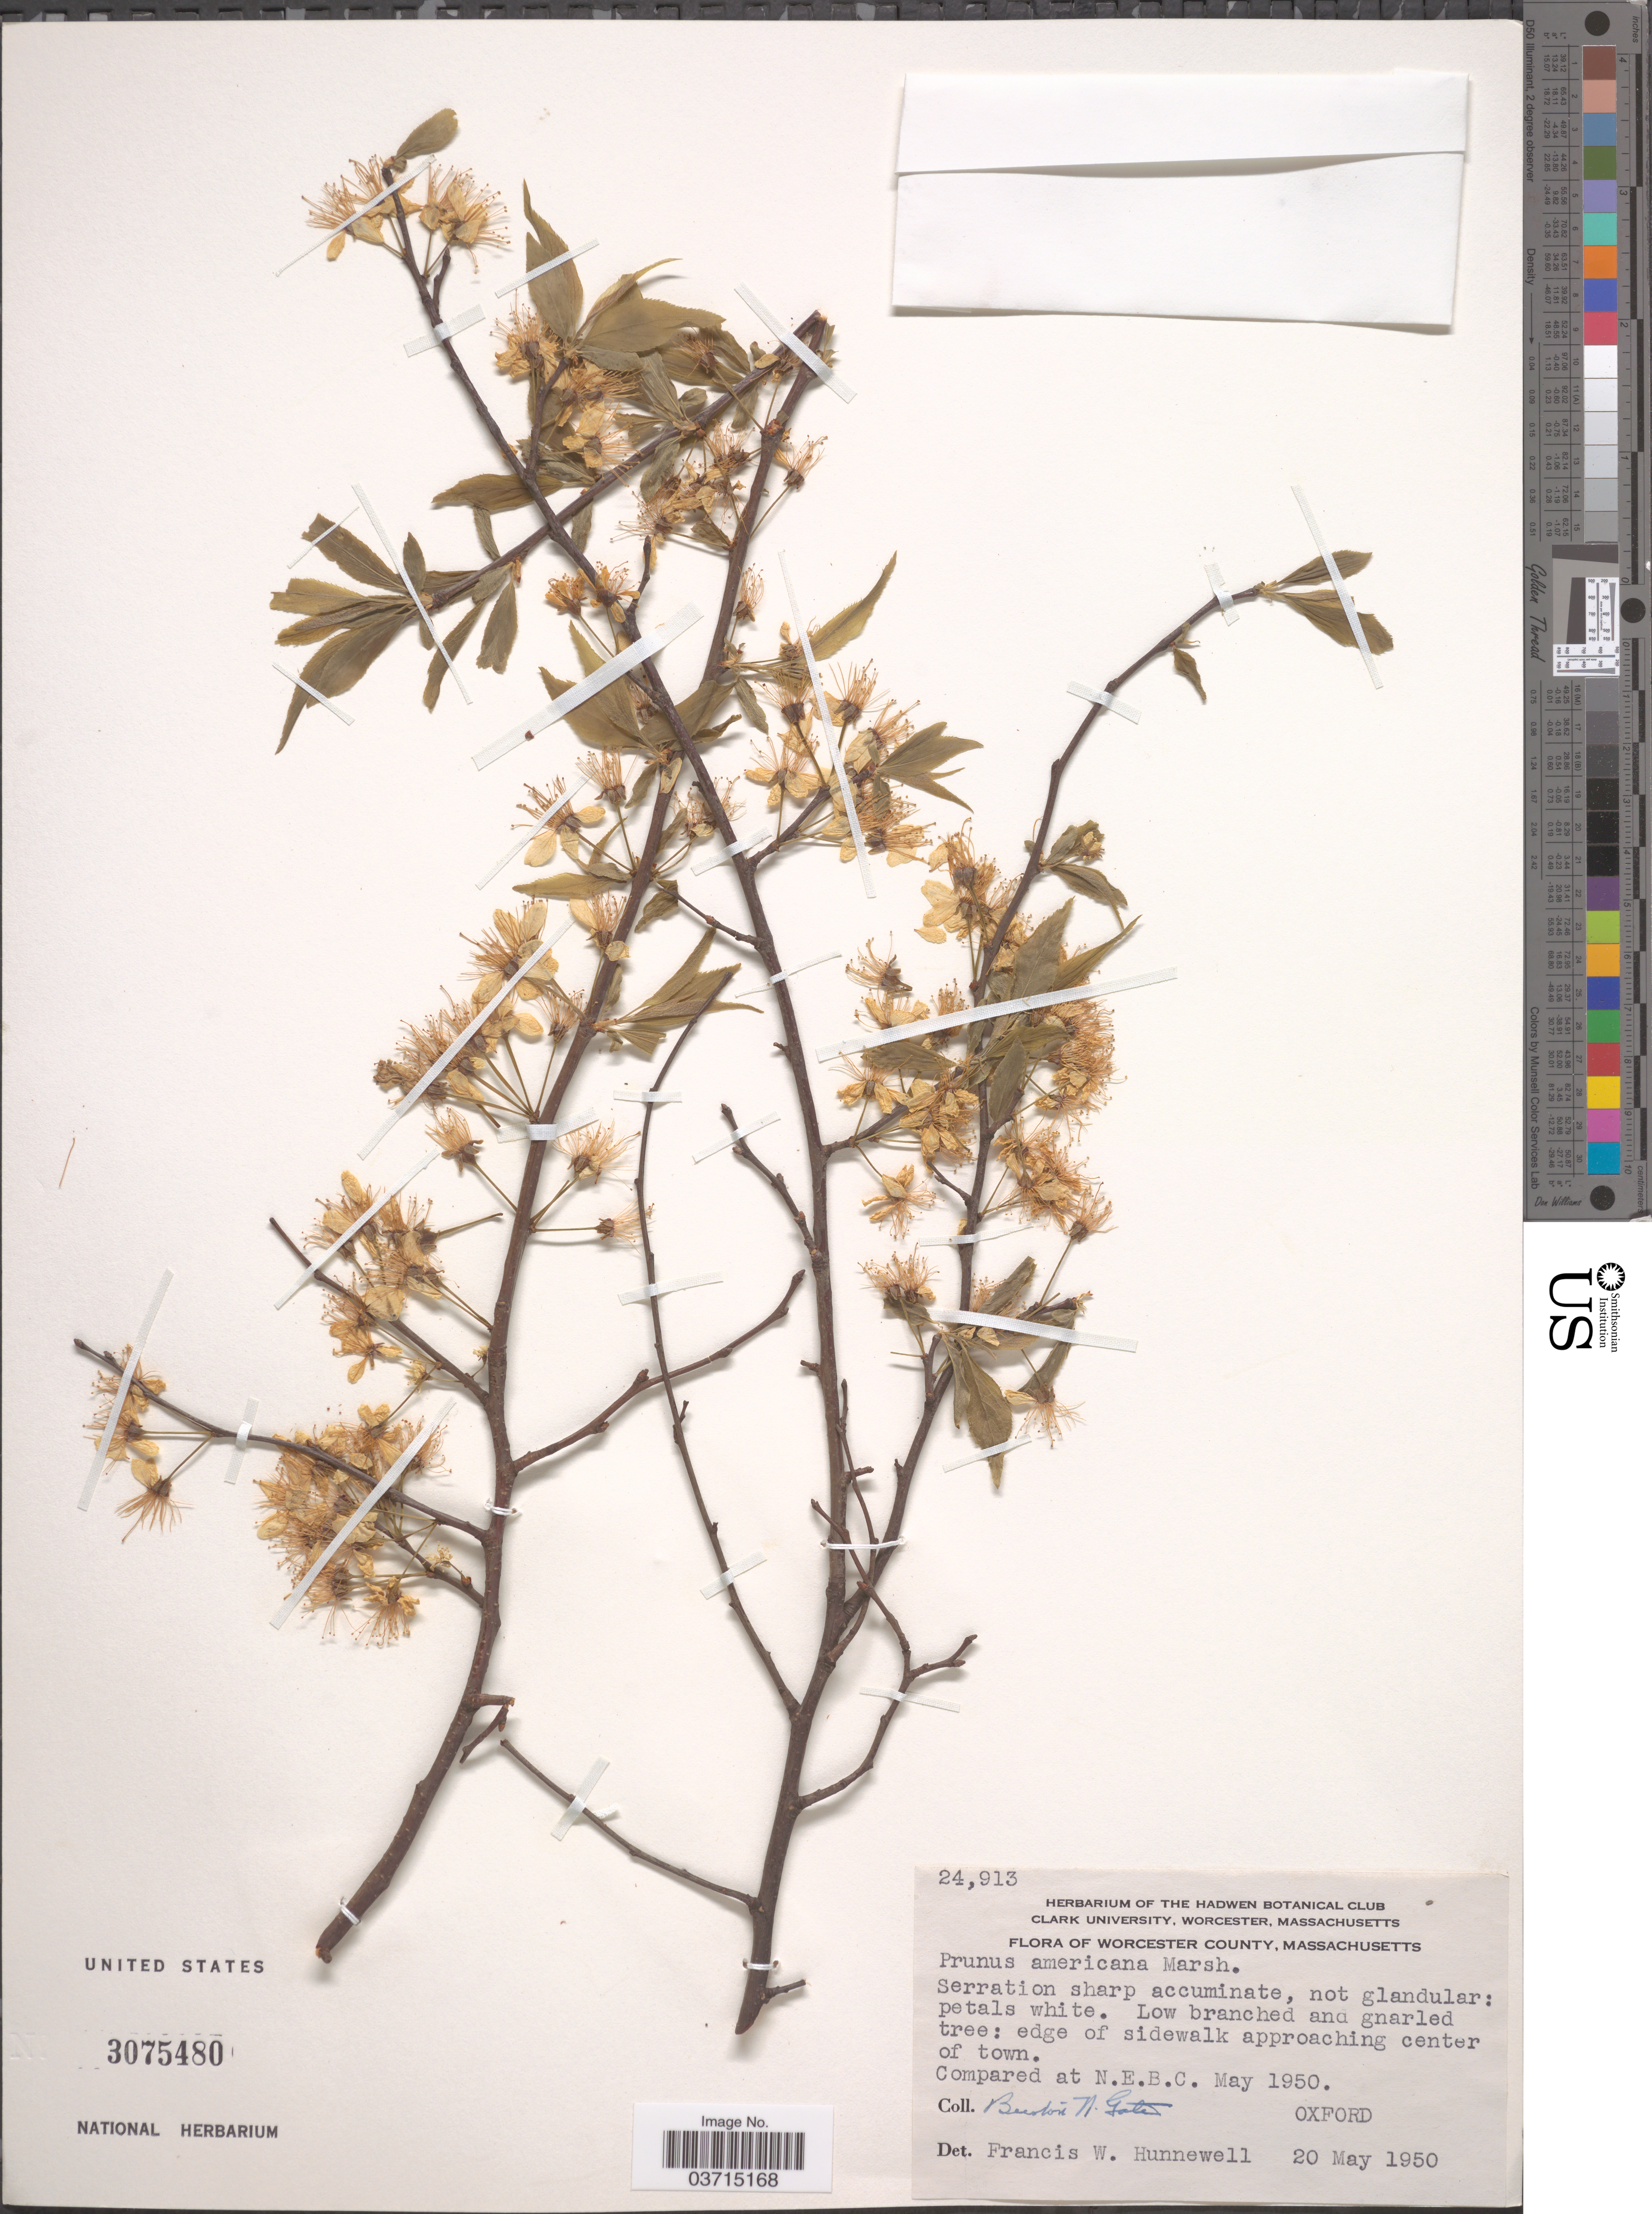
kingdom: Plantae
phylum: Tracheophyta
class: Magnoliopsida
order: Rosales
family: Rosaceae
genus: Prunus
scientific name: Prunus americana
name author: Marshall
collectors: B. N. Gates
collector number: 24913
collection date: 1950-05-20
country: United States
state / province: Massachusetts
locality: Worcester County. Edge of sidewalk approaching center of town. Oxford.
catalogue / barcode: US 3075480